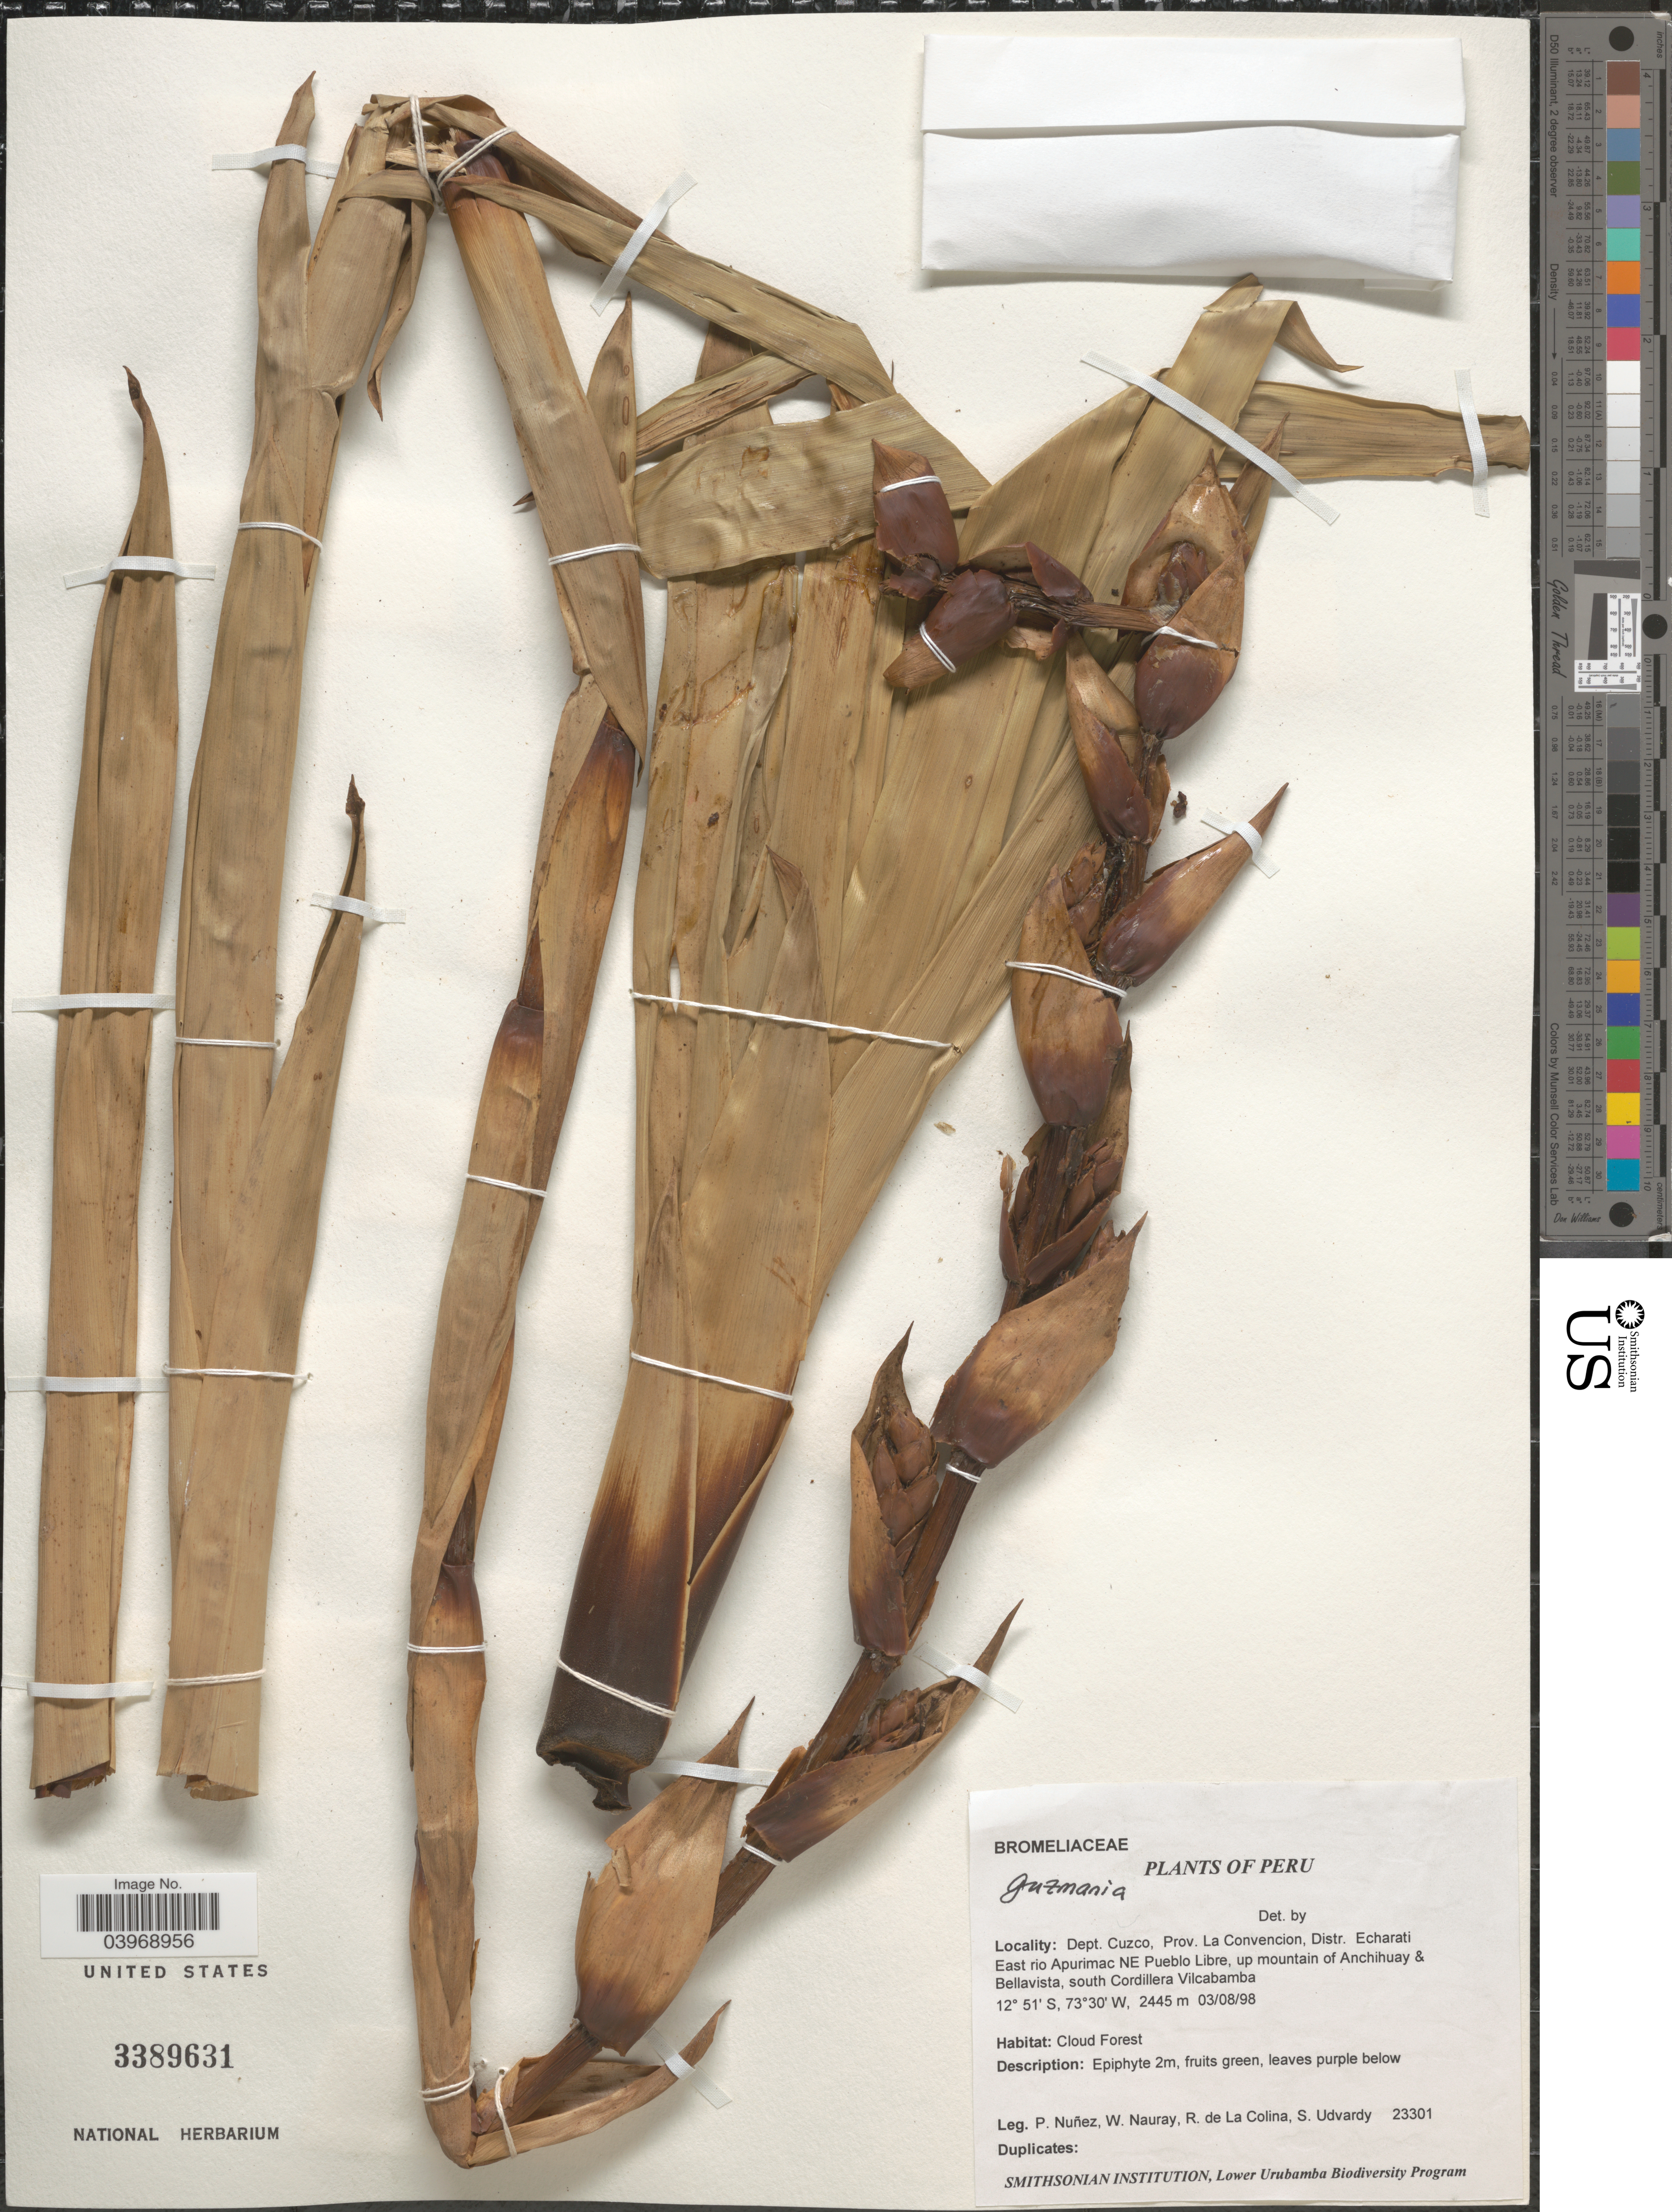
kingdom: Plantae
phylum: Tracheophyta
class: Liliopsida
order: Poales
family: Bromeliaceae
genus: Guzmania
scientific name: Guzmania sp.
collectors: P. Nuñez V., W. Nauray, R. Colina & S. Udvardy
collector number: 23301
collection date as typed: Transcribed d/m/y: 3/8/98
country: Peru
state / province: Cusco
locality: Dept. Cuzco, Prov. La Convencion, Distr. Echarati. East rio Apurimac NE Pueblo Libre, up mountain of Anchihuay & Bellavista, south Cordillera Vilcabamba.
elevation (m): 2445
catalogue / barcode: US 3389631